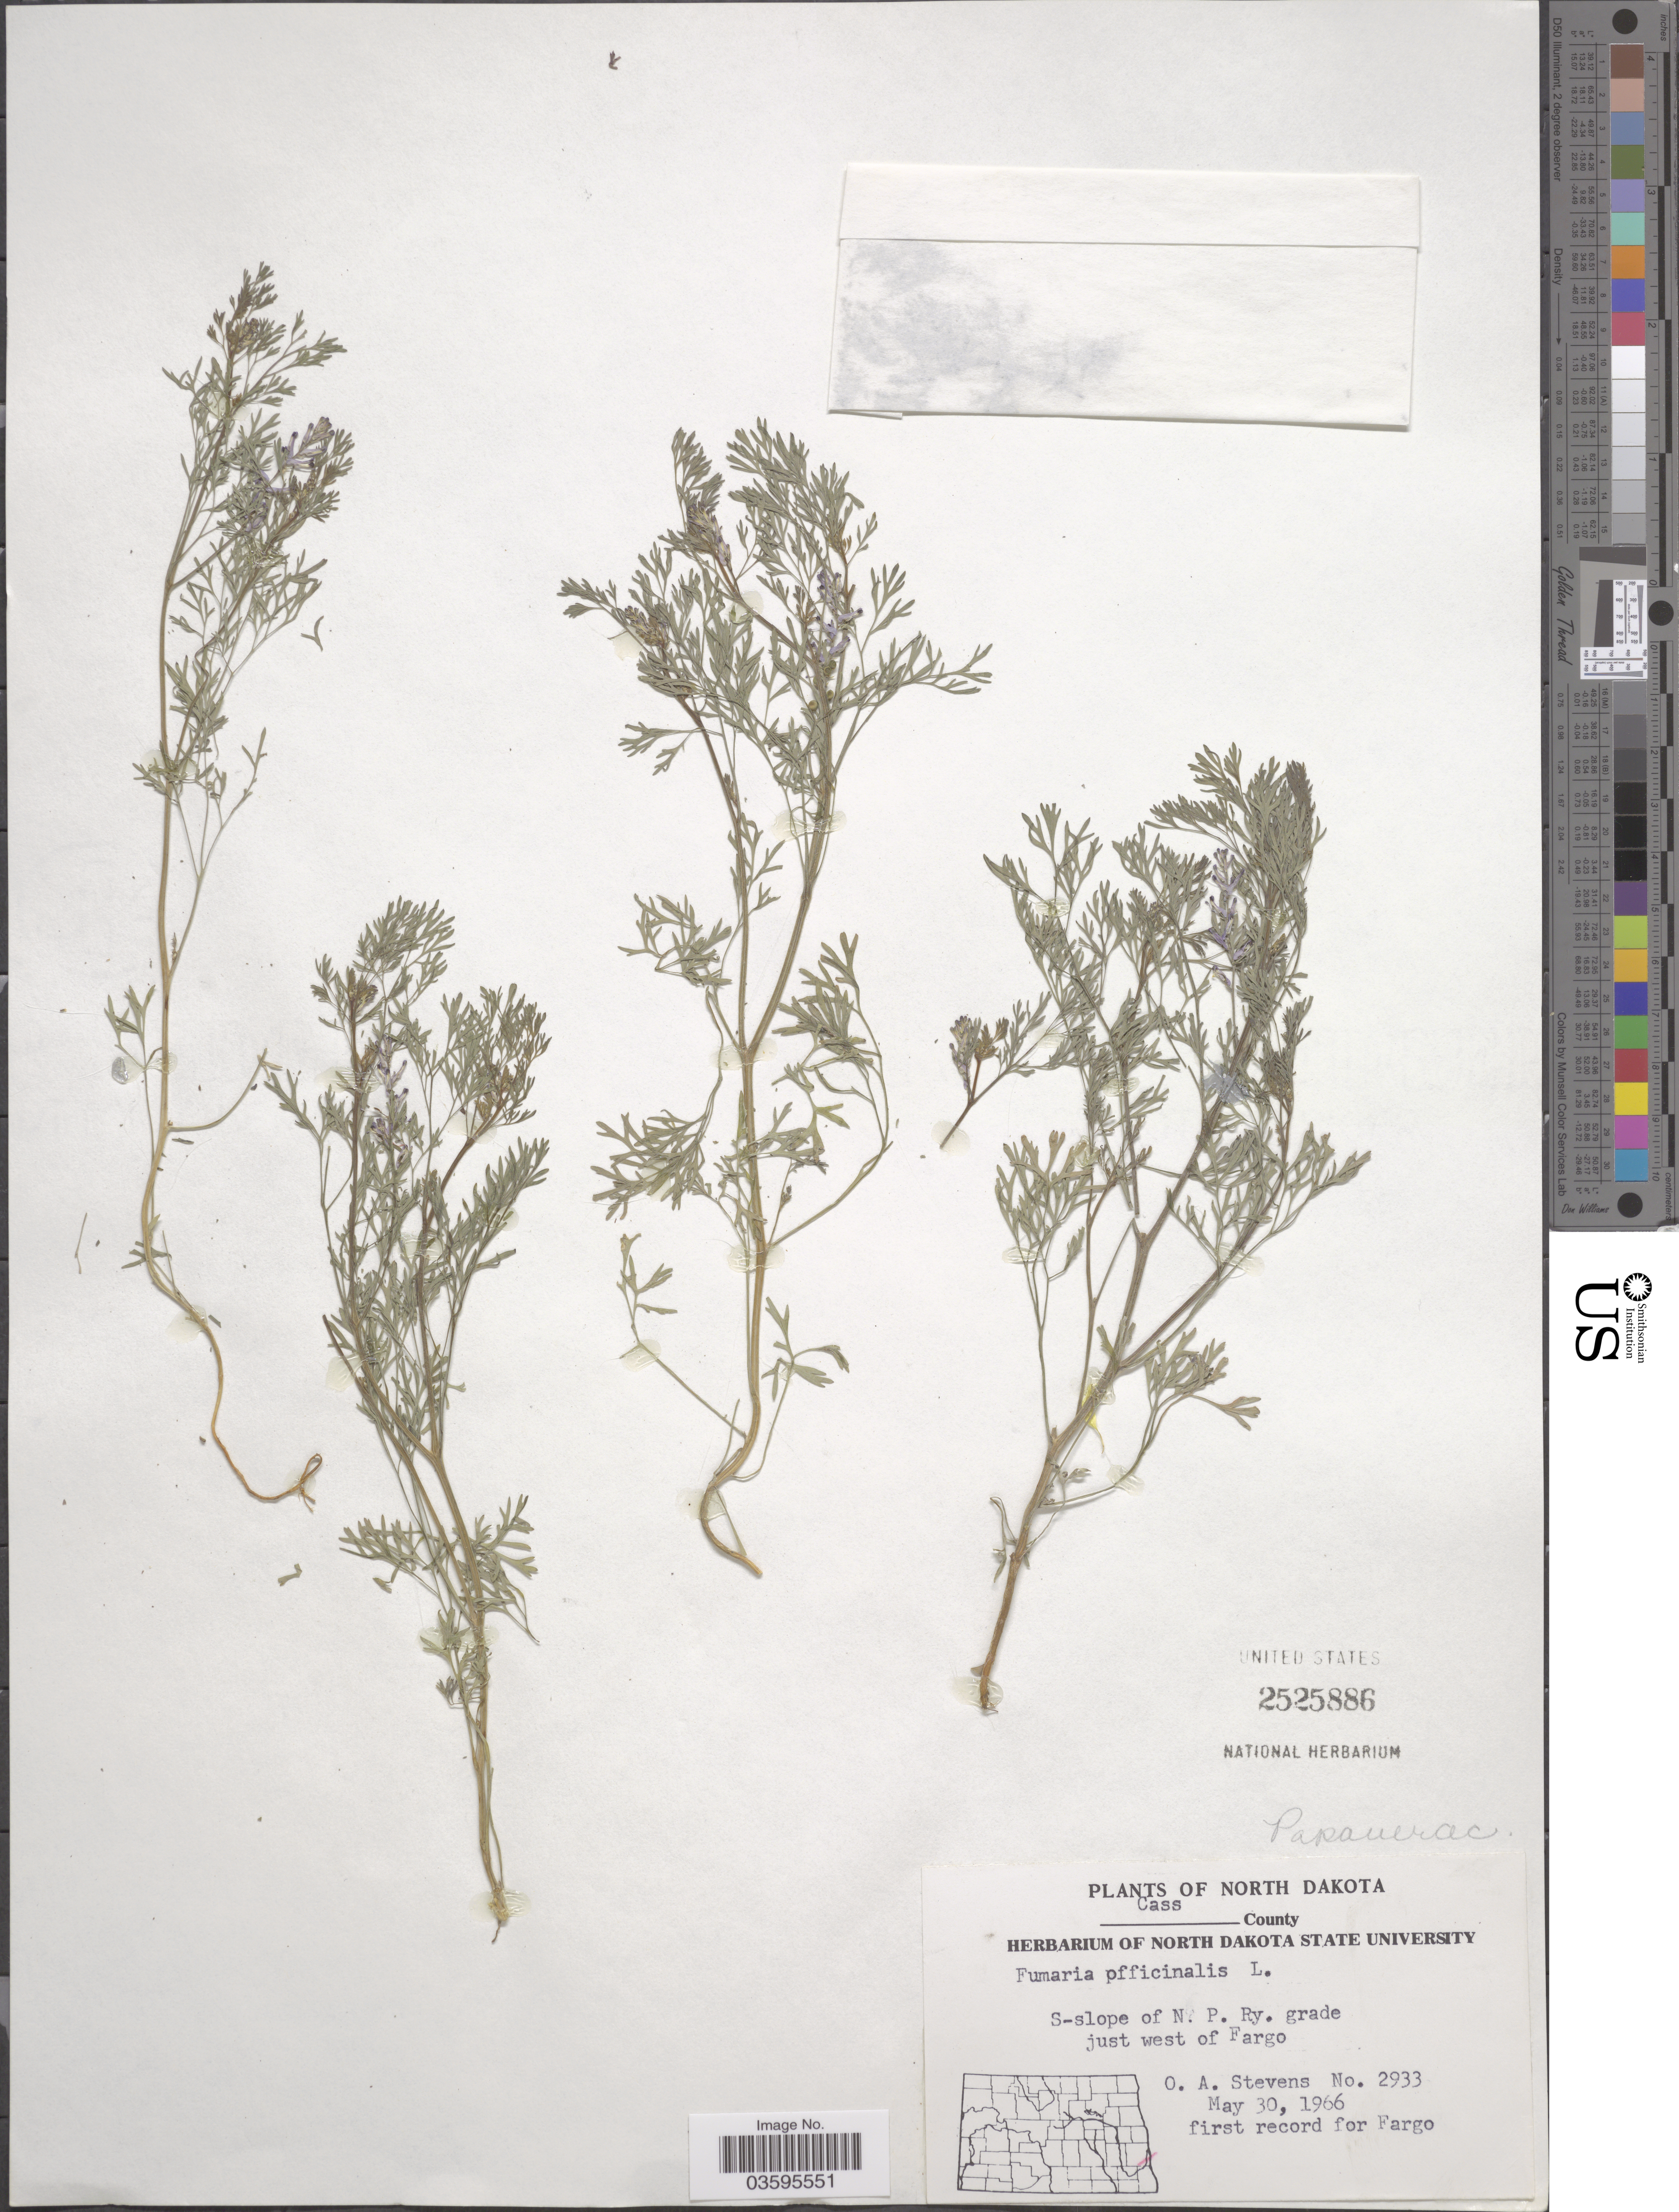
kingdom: Plantae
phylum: Tracheophyta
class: Magnoliopsida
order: Ranunculales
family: Papaveraceae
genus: Fumaria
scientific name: Fumaria officinalis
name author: L.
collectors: O. A. Stevens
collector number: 2933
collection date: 1966-05-30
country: United States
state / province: North Dakota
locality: Cass County. S-slope of N. P. Ry. grade just west of Fargo.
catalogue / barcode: US 2525886